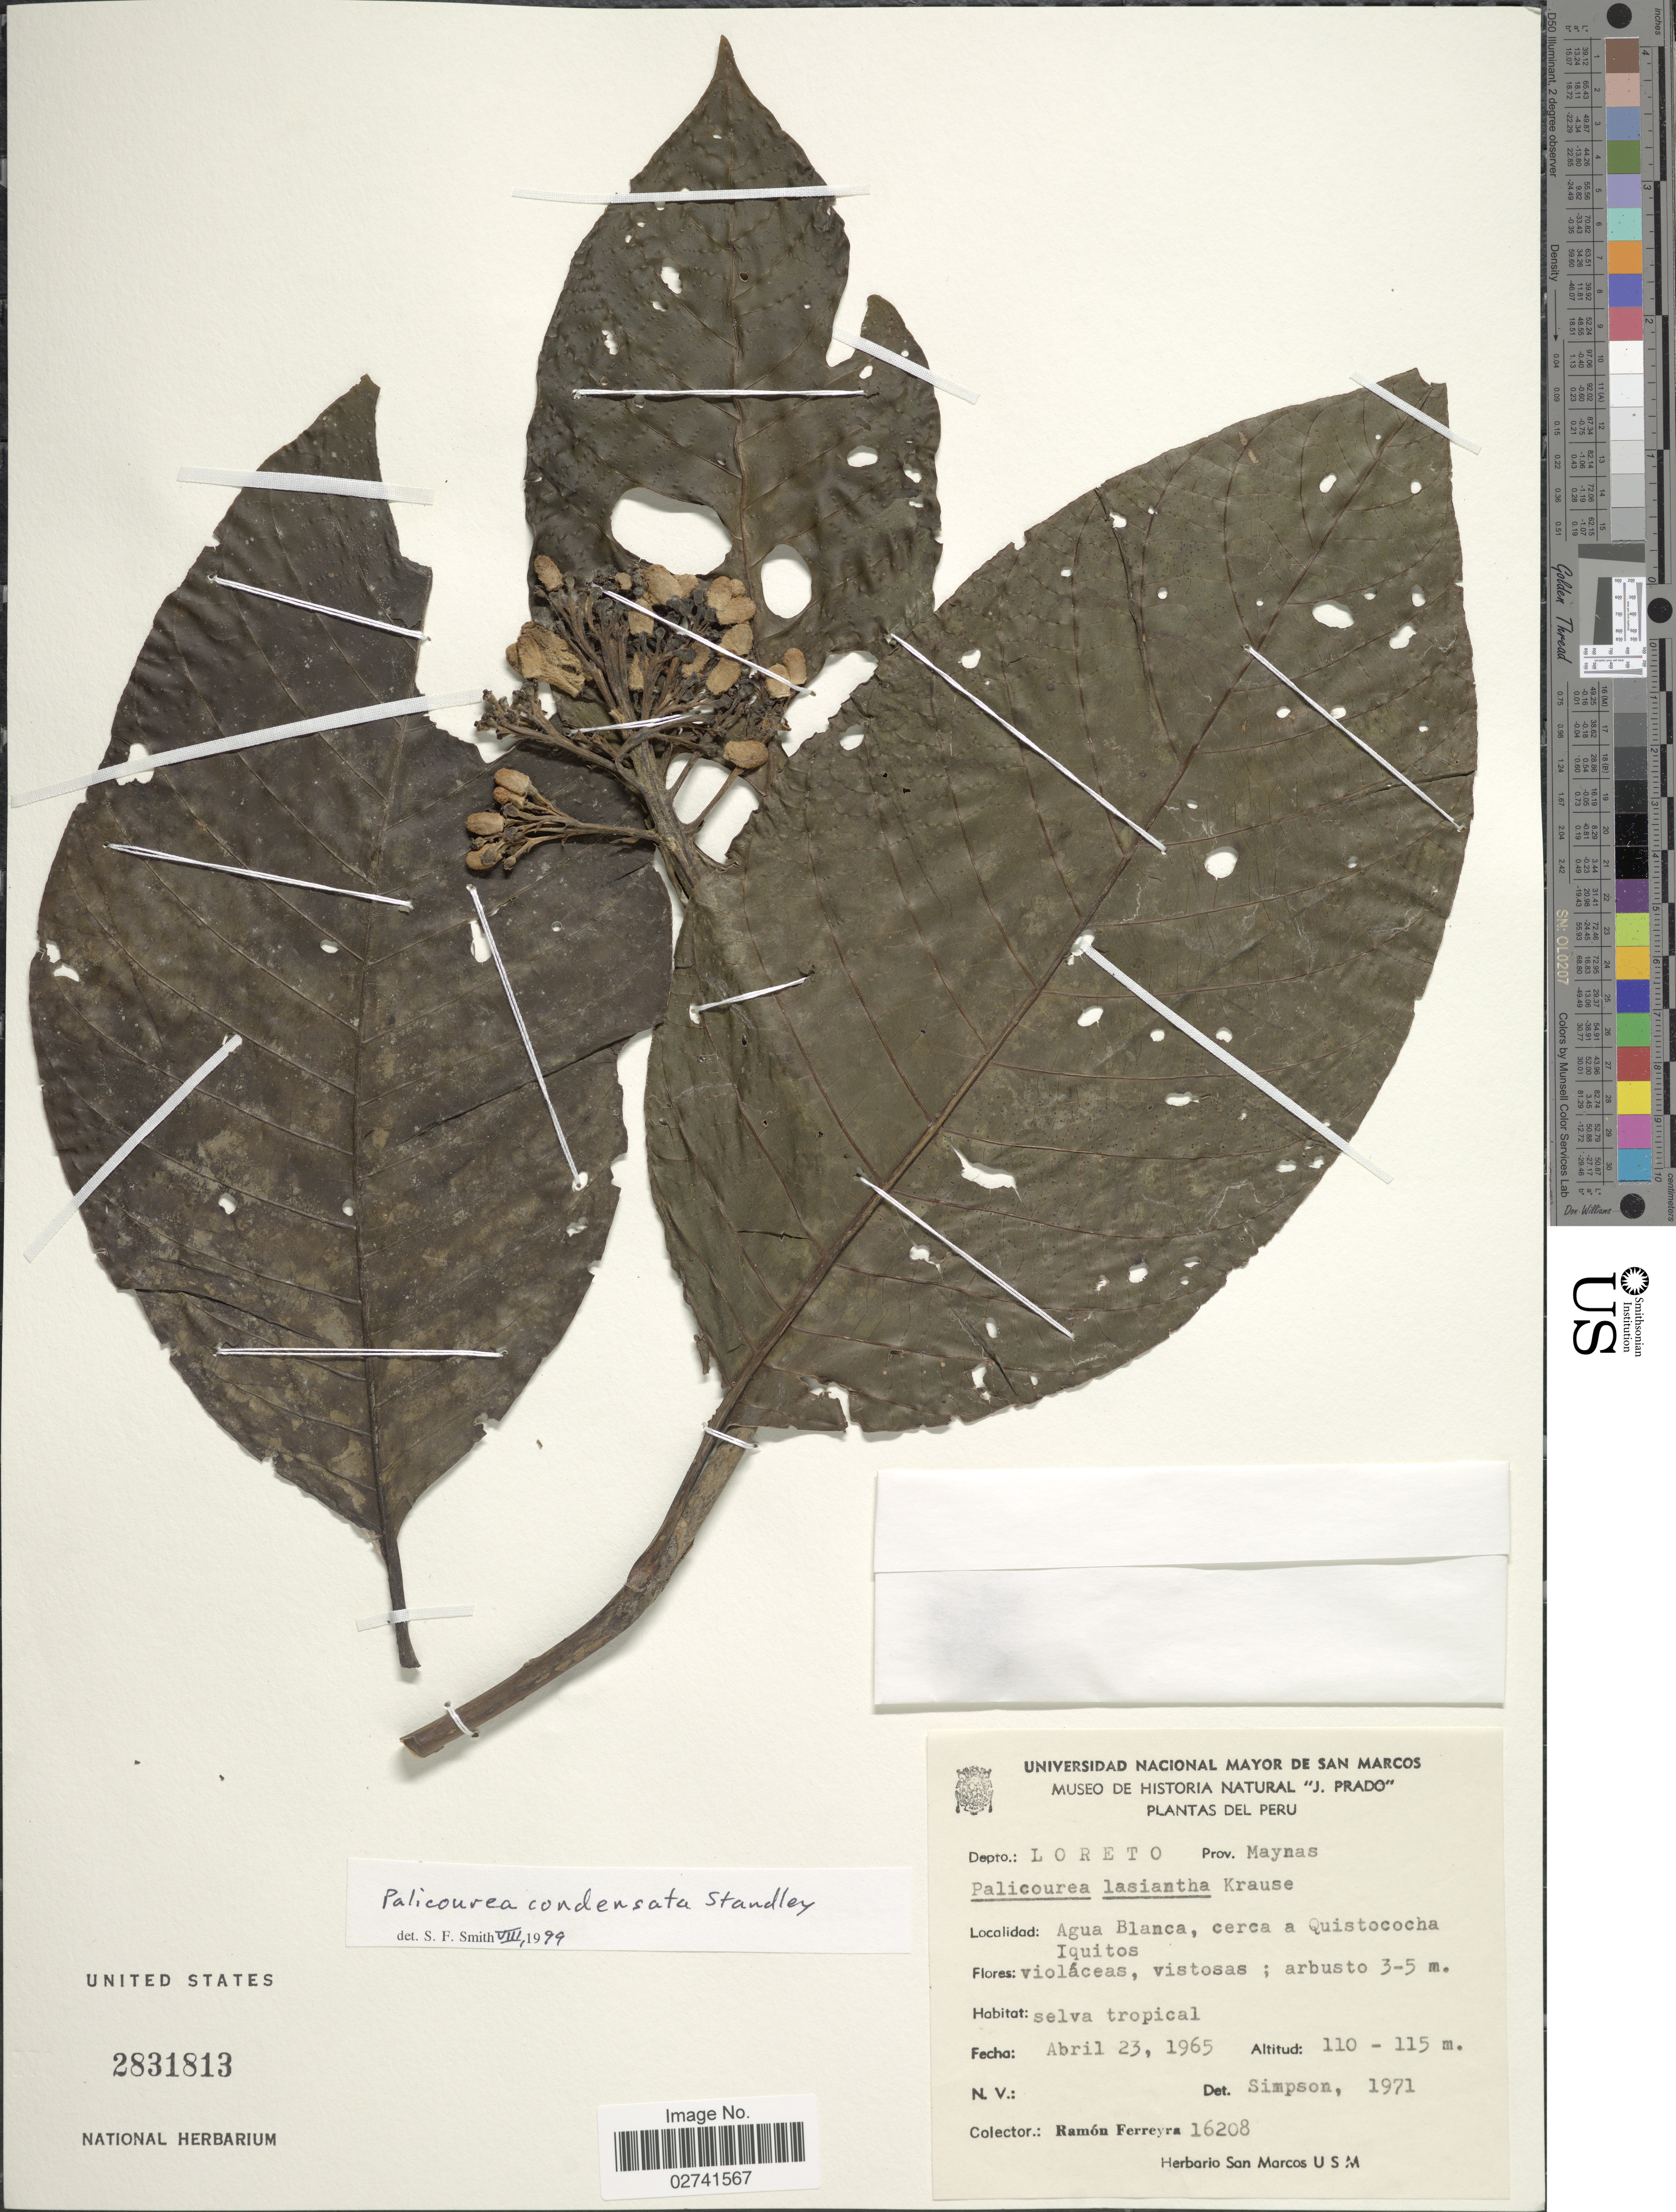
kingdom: Plantae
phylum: Tracheophyta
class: Magnoliopsida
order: Gentianales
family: Rubiaceae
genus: Palicourea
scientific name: Palicourea lasiantha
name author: Krause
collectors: R. A. Ferreyra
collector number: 16208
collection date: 1965-04-23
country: Peru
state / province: Loreto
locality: Dept. Loreto, Prov. Maynas, Agua Blanca, cerca a Quistococha Iquitos, selva tropical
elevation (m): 110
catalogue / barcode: US 2831813